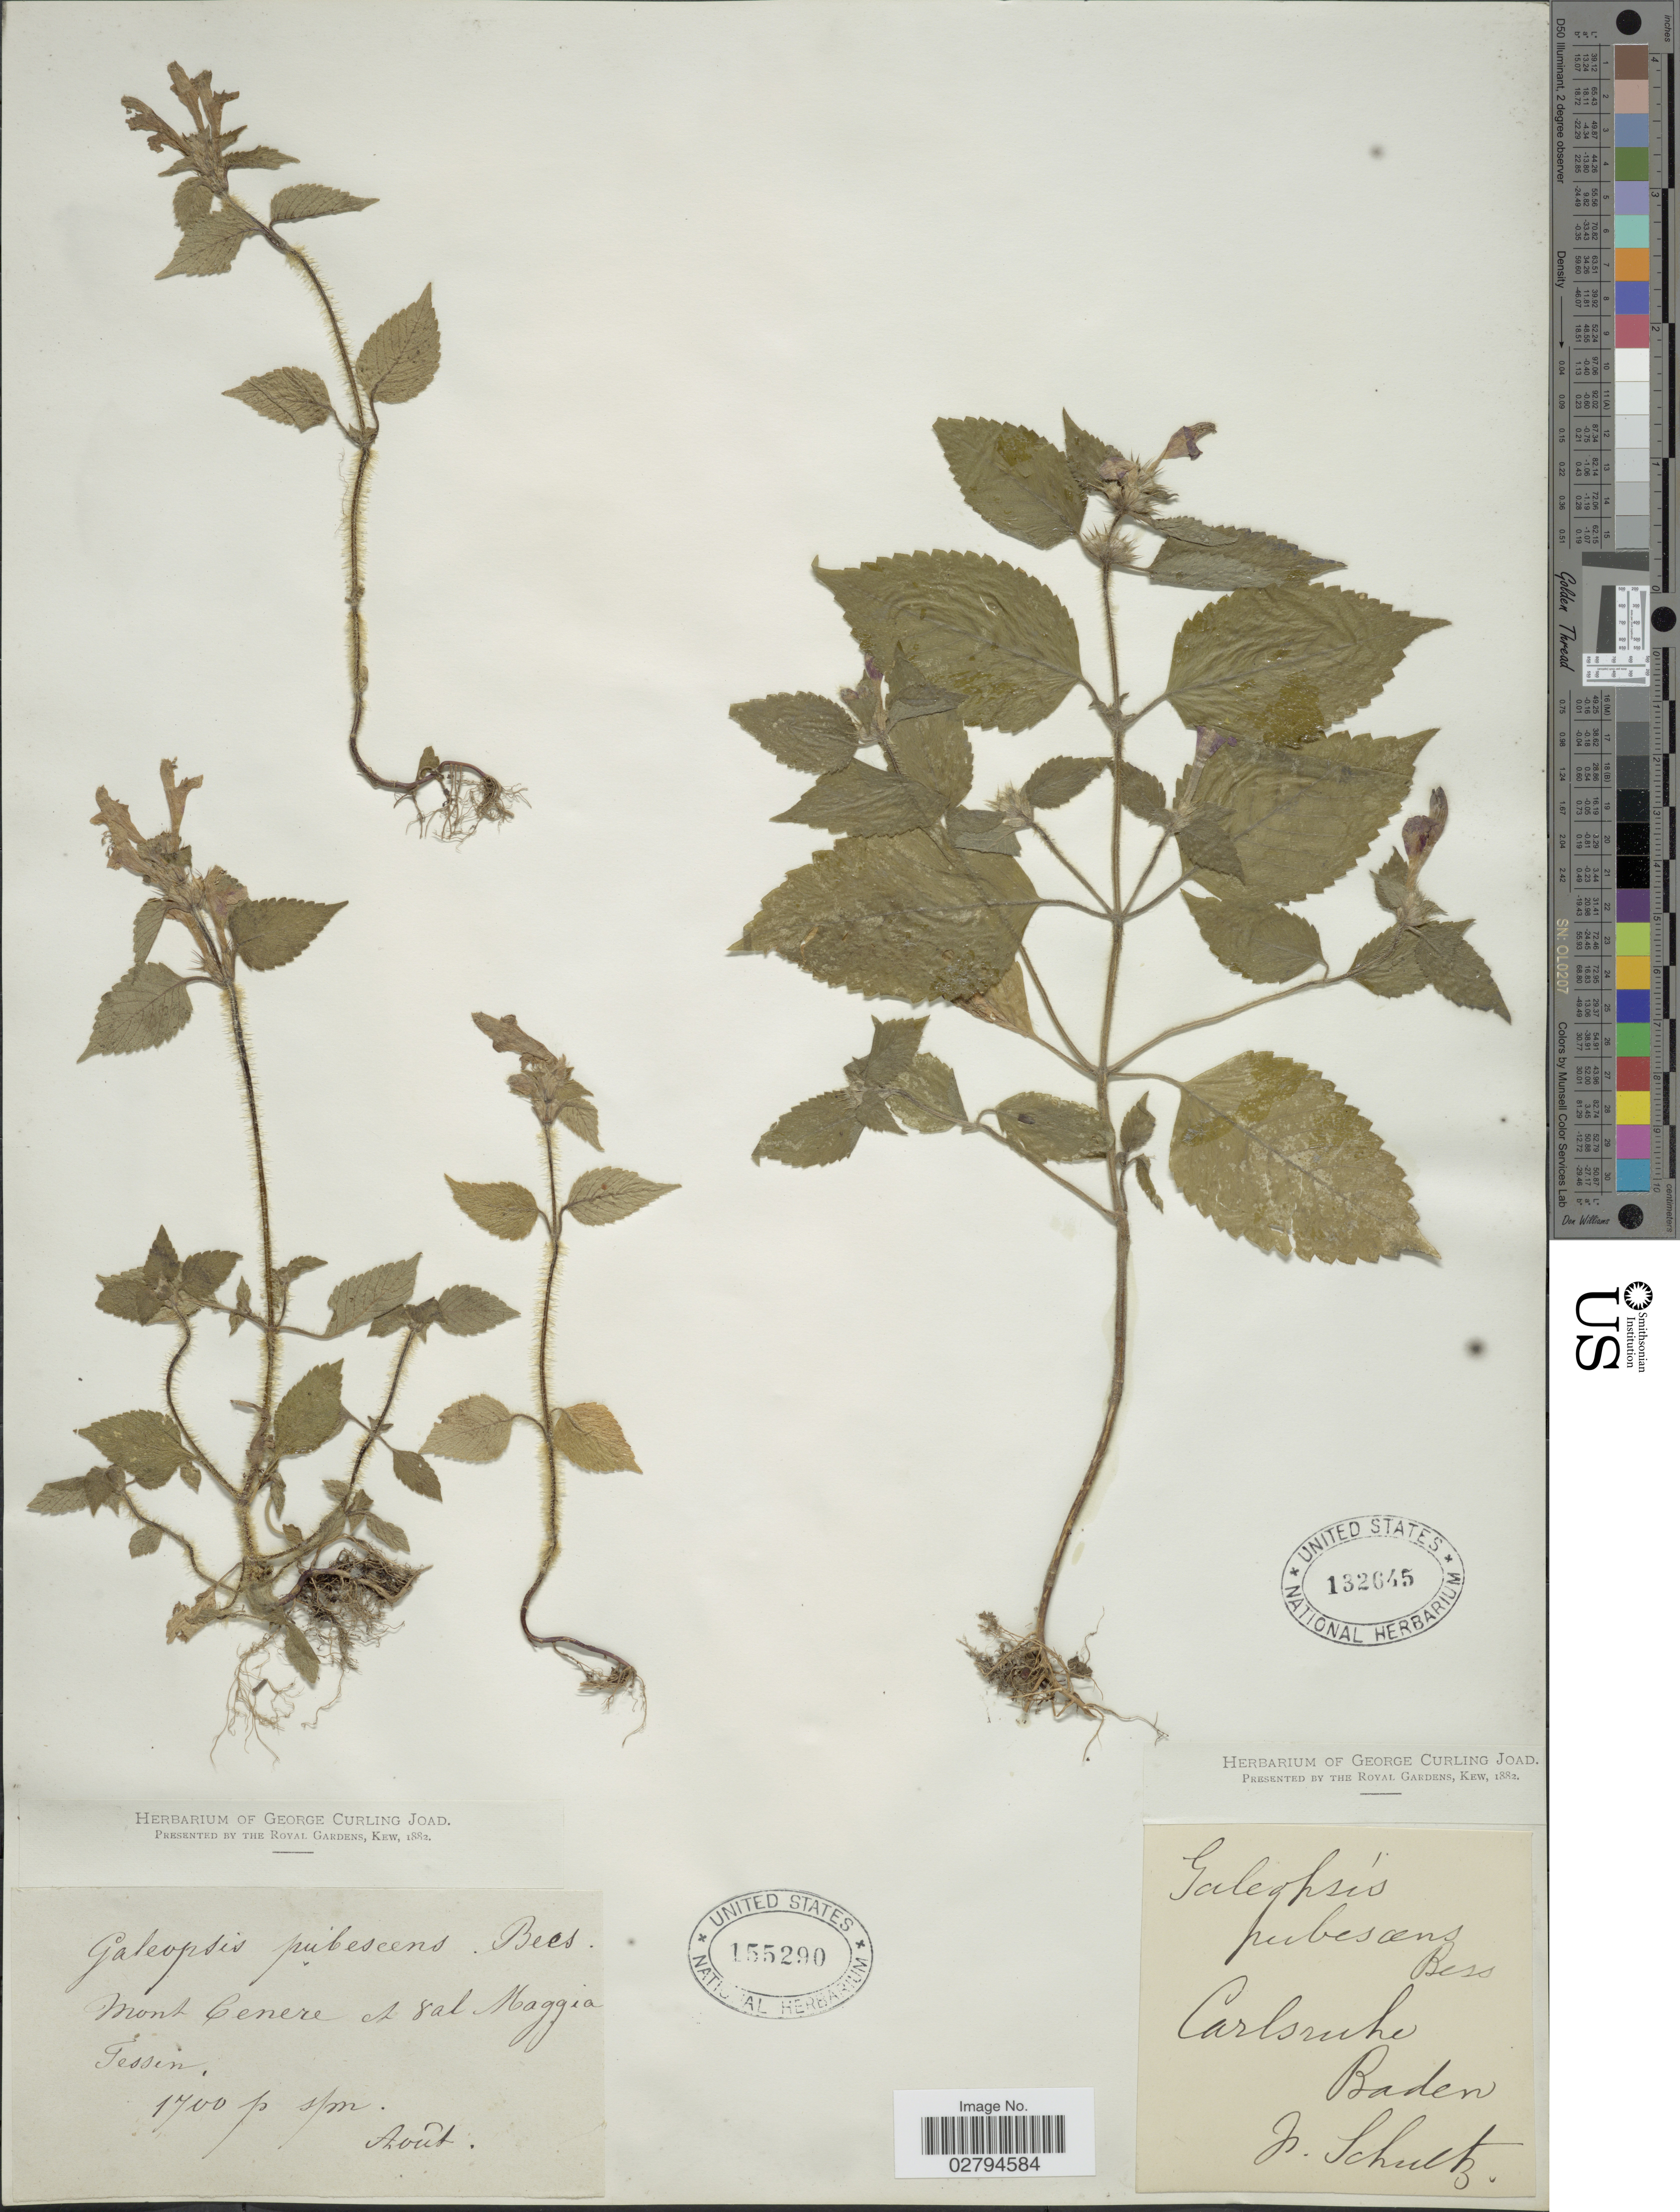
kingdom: Plantae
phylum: Tracheophyta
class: Magnoliopsida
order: Lamiales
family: Lamiaceae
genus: Galeopsis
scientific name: Galeopsis pubescens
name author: Besser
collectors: J. Schultz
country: Germany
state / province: Baden-Württemberg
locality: Carlsruhe. Baden.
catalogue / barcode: US 132645-2